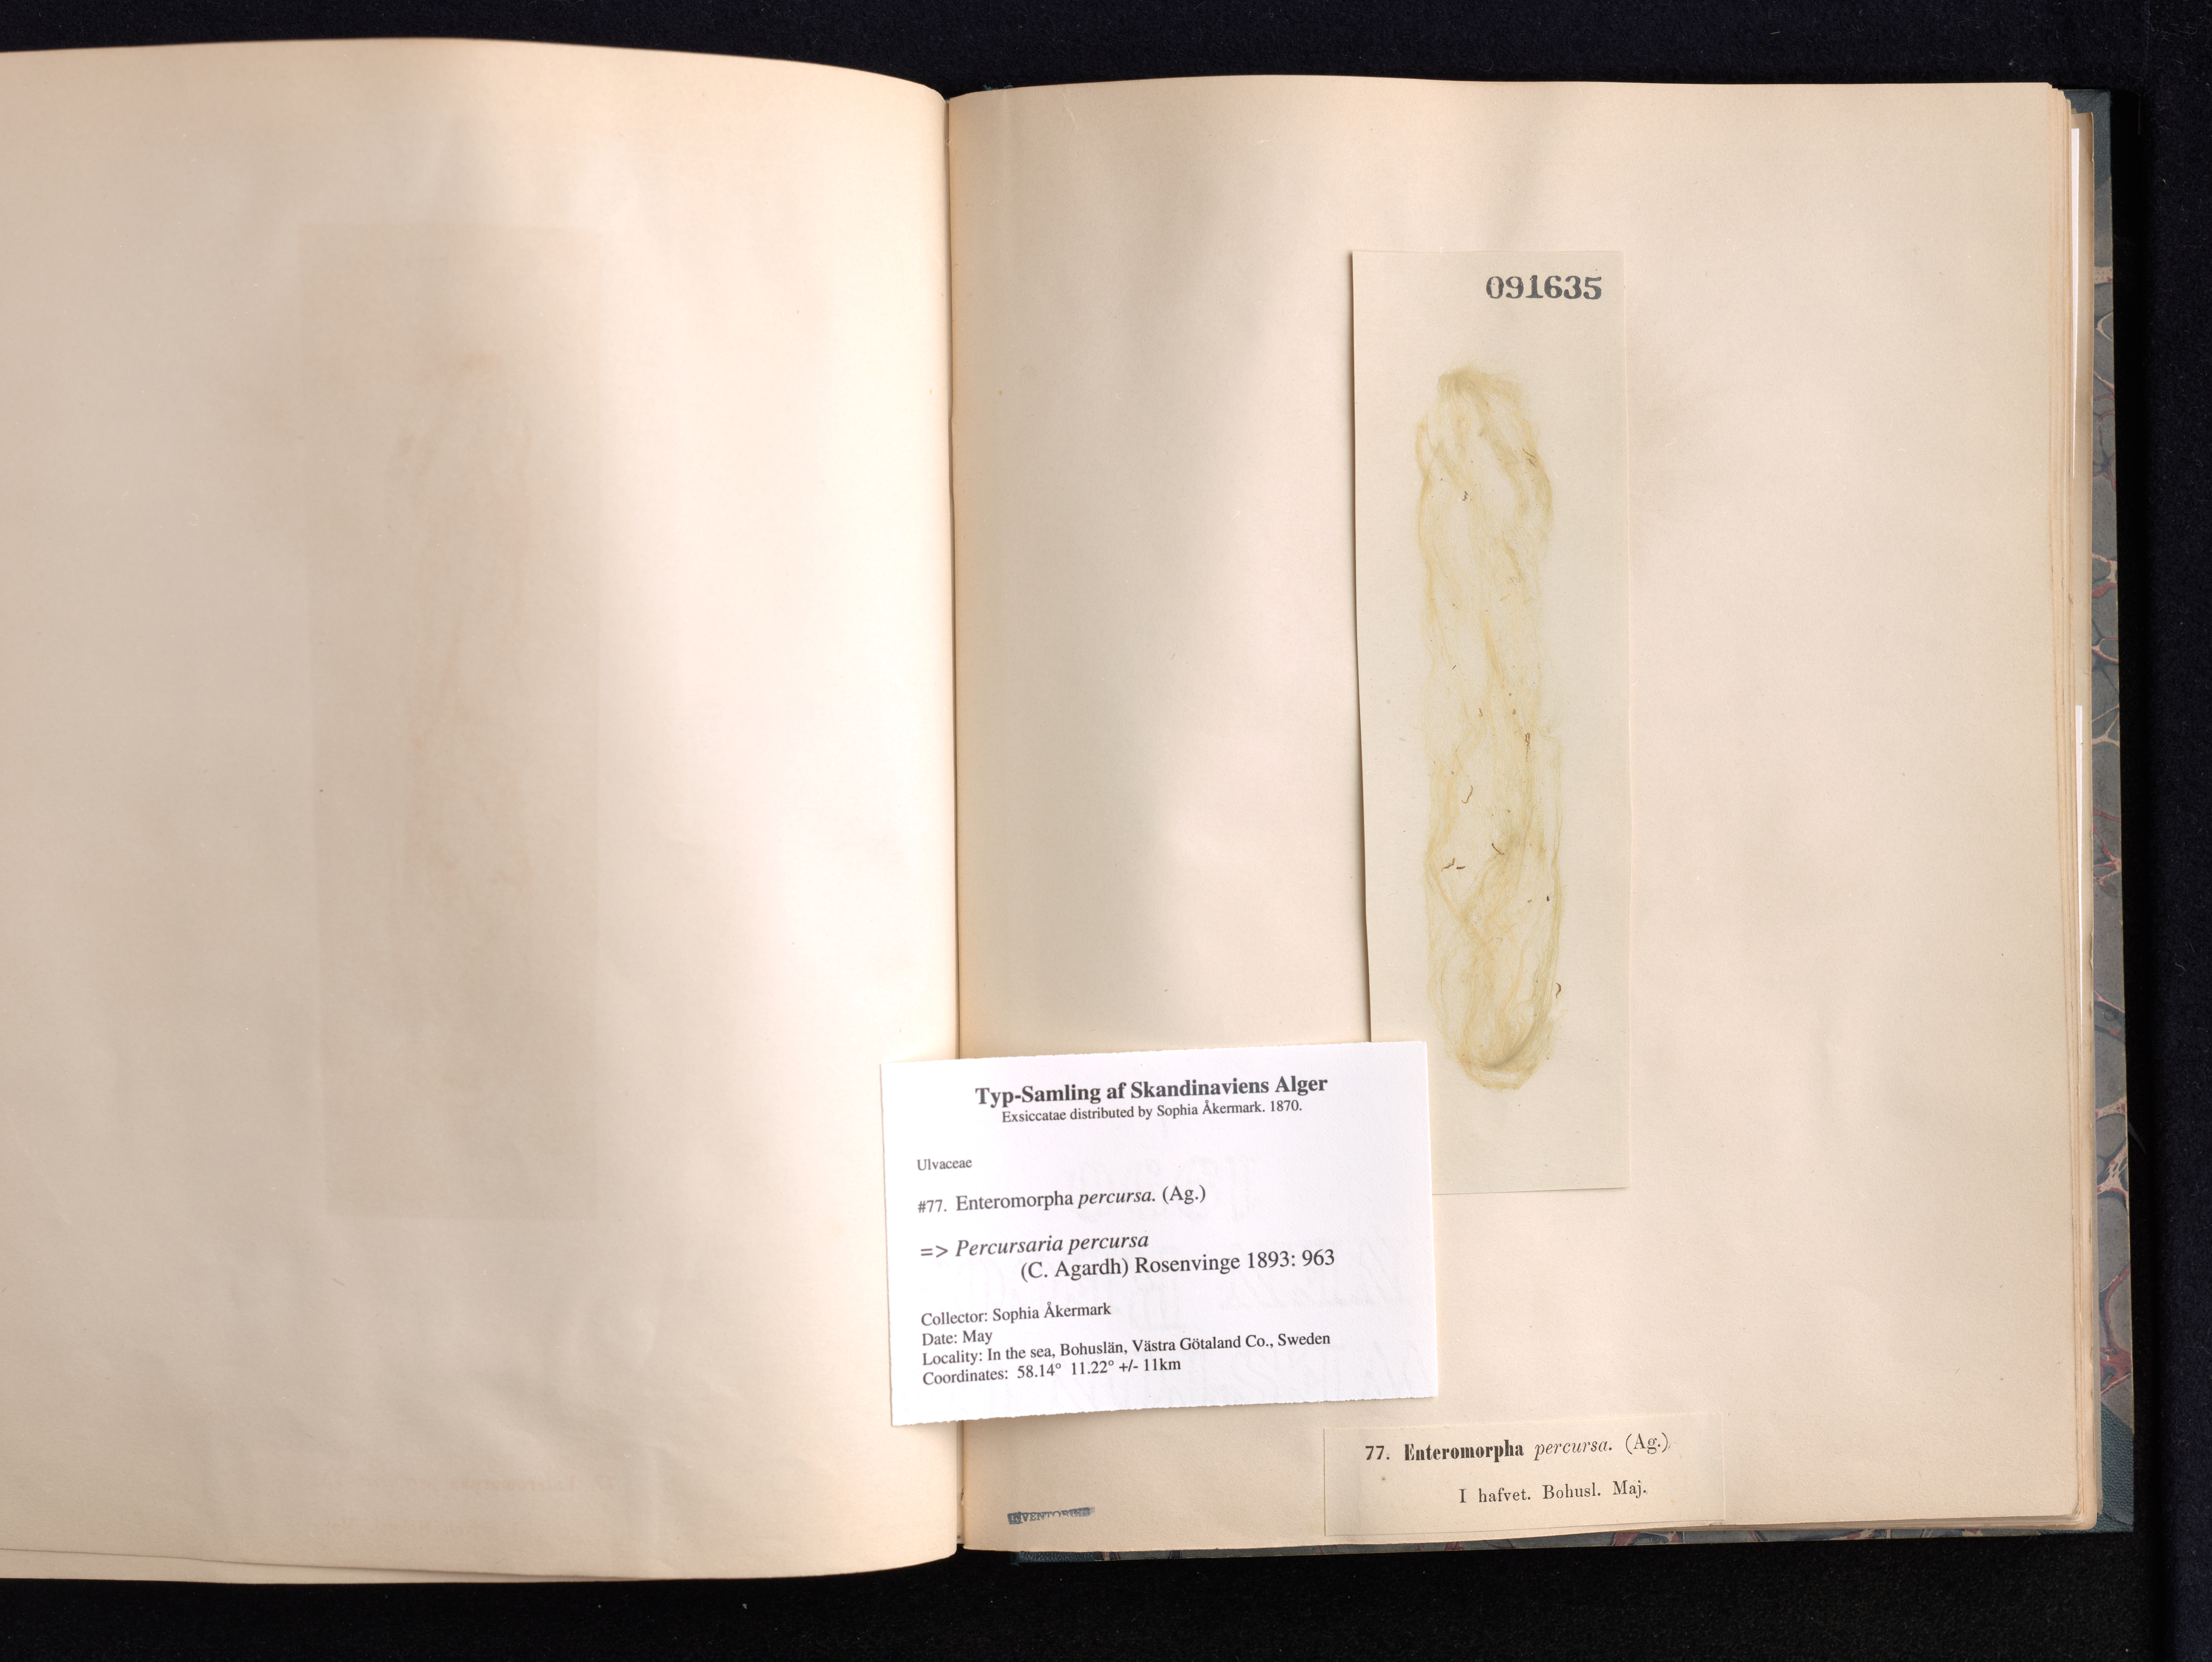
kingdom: Plantae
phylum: Chlorophyta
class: Ulvophyceae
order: Ulvales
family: Ulvaceae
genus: Percursaria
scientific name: Percursaria percursa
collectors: S. Akermark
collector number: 77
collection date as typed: May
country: Sweden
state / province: Västra Götaland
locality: Bohuslan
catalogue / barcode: US 91635